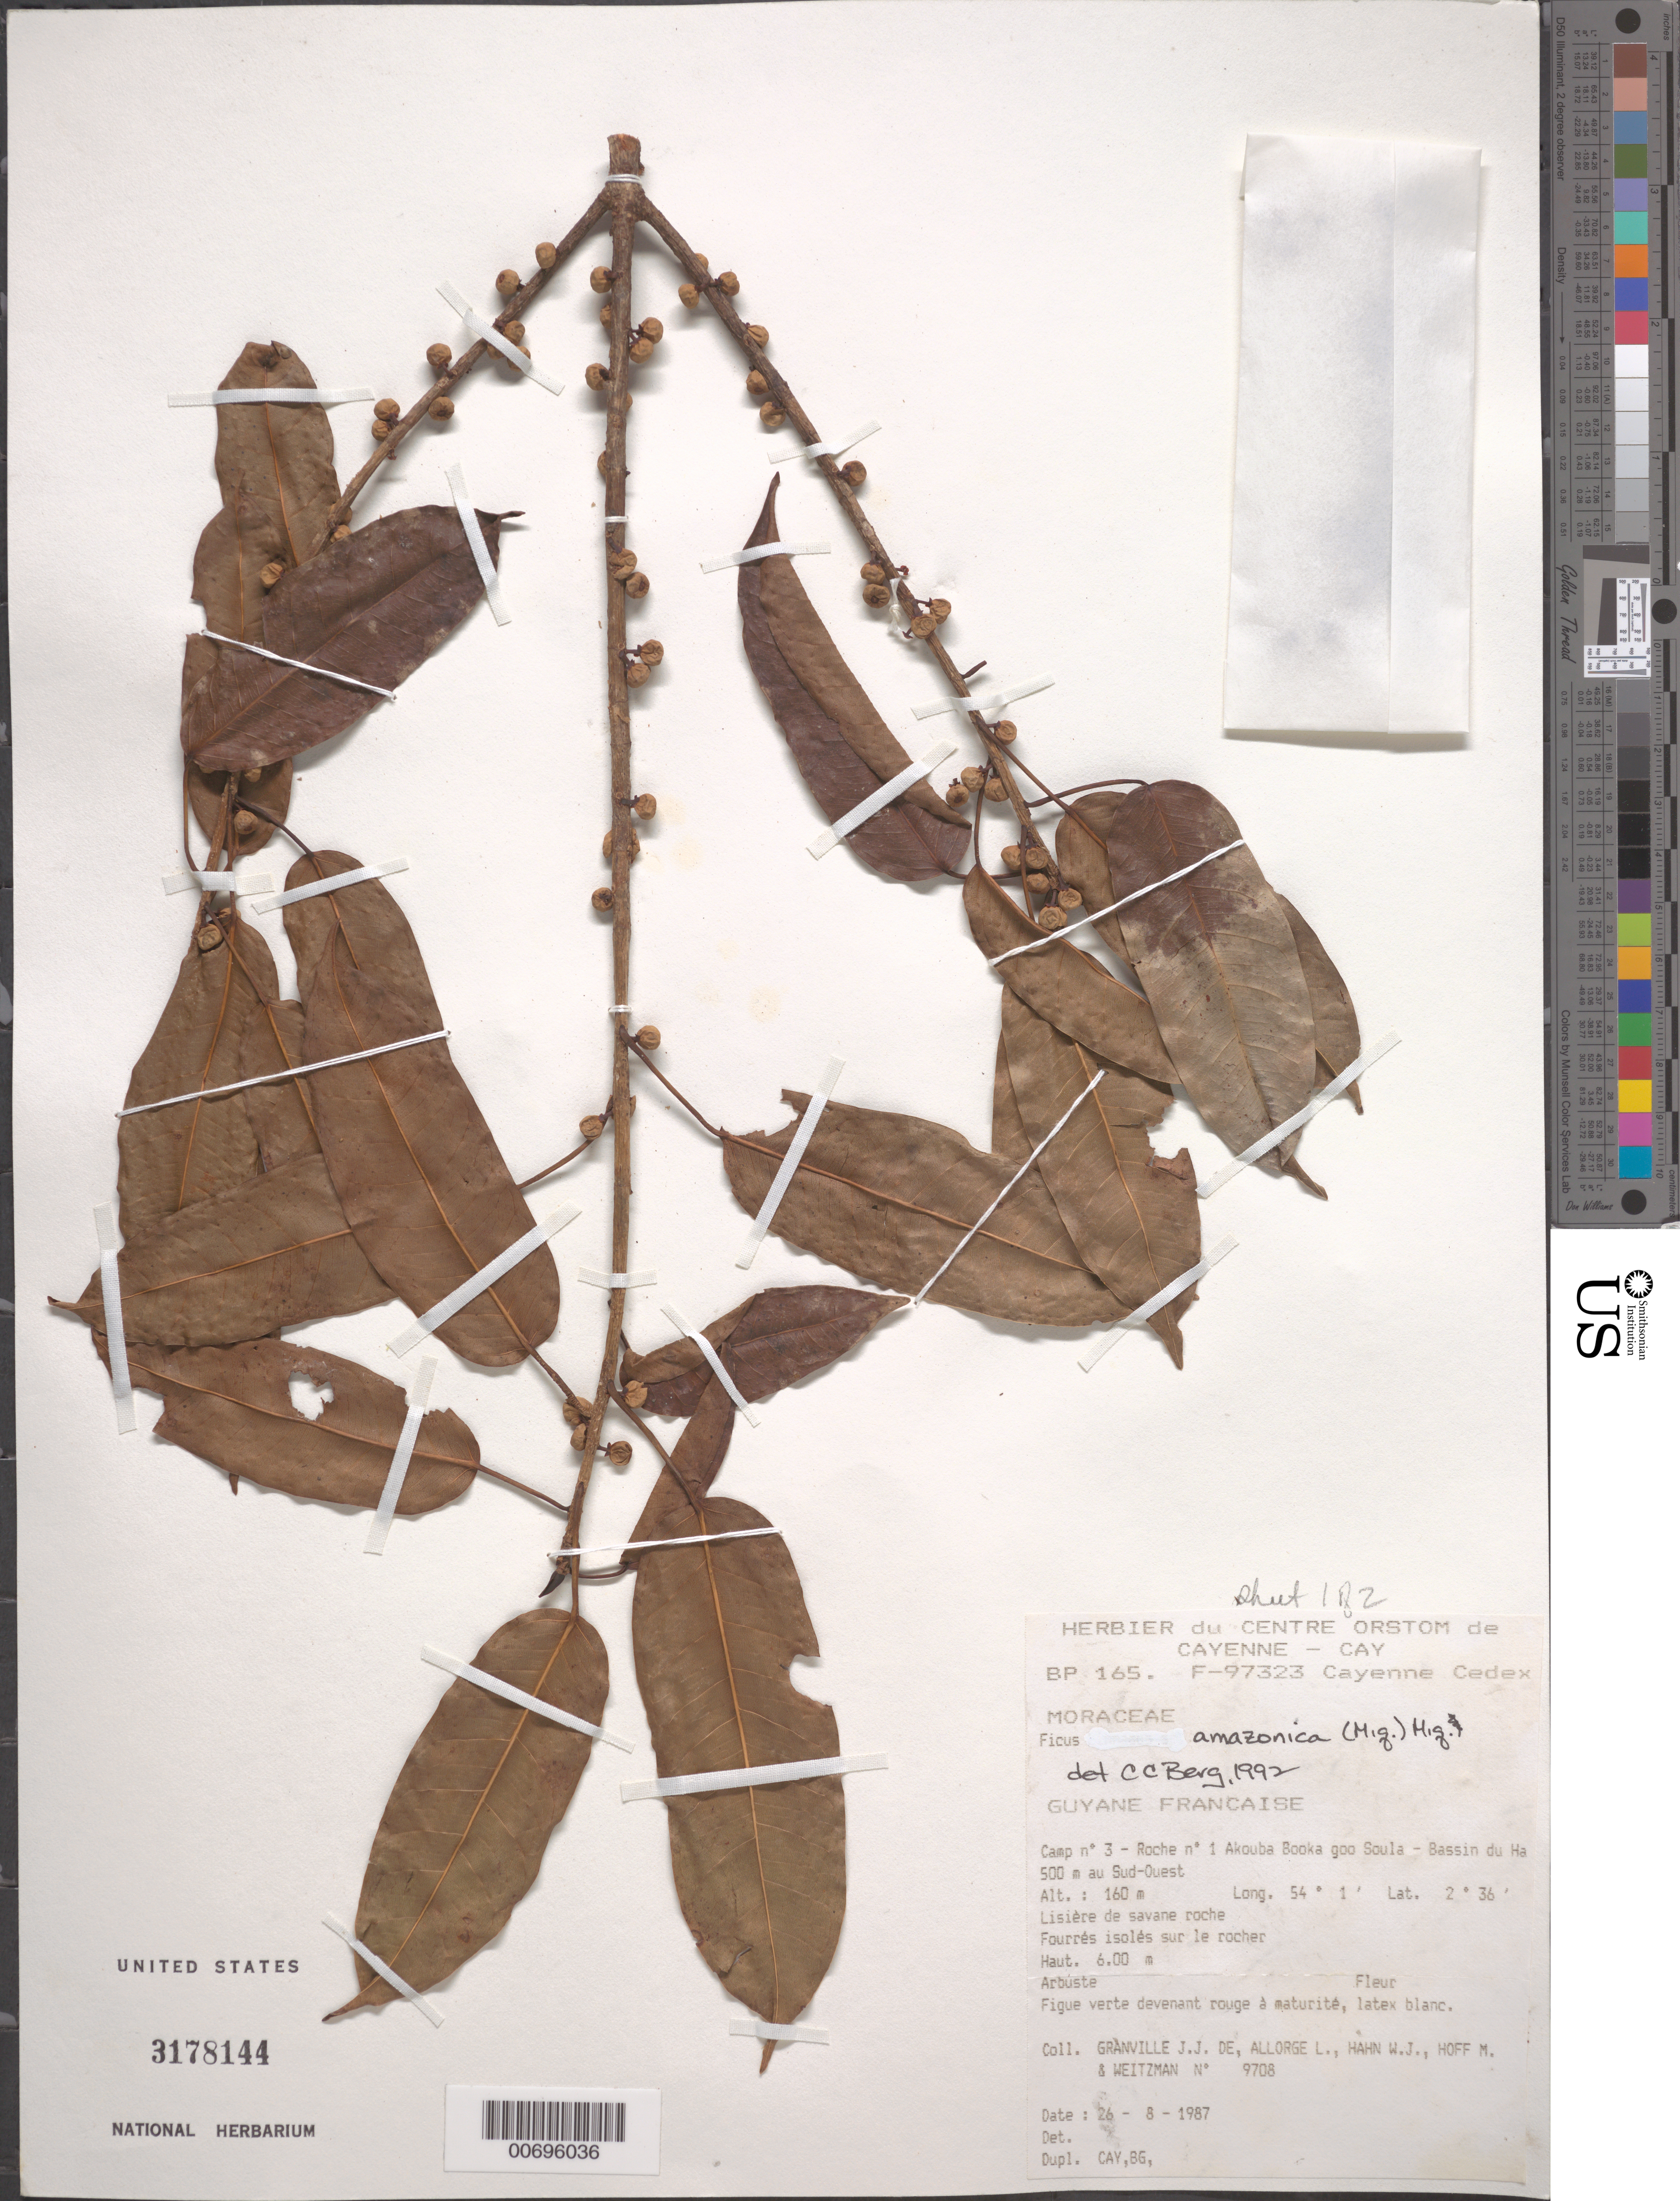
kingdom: Plantae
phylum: Tracheophyta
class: Magnoliopsida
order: Rosales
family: Moraceae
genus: Ficus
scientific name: Ficus amazonica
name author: (Miq.) Miq.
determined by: Berg, C. C.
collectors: J.-J. de Granville, L. Allorge, W. J. Hahn, M. Hoff & A. L. Weitzman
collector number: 9708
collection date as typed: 26-Aug-87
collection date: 1987-08-26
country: French Guiana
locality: Akouba Booka goo Soula, Camp #3, Roche no. 1, Bassin du Haut-Marouini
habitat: Lisière de savane roche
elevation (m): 160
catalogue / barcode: US 3178144